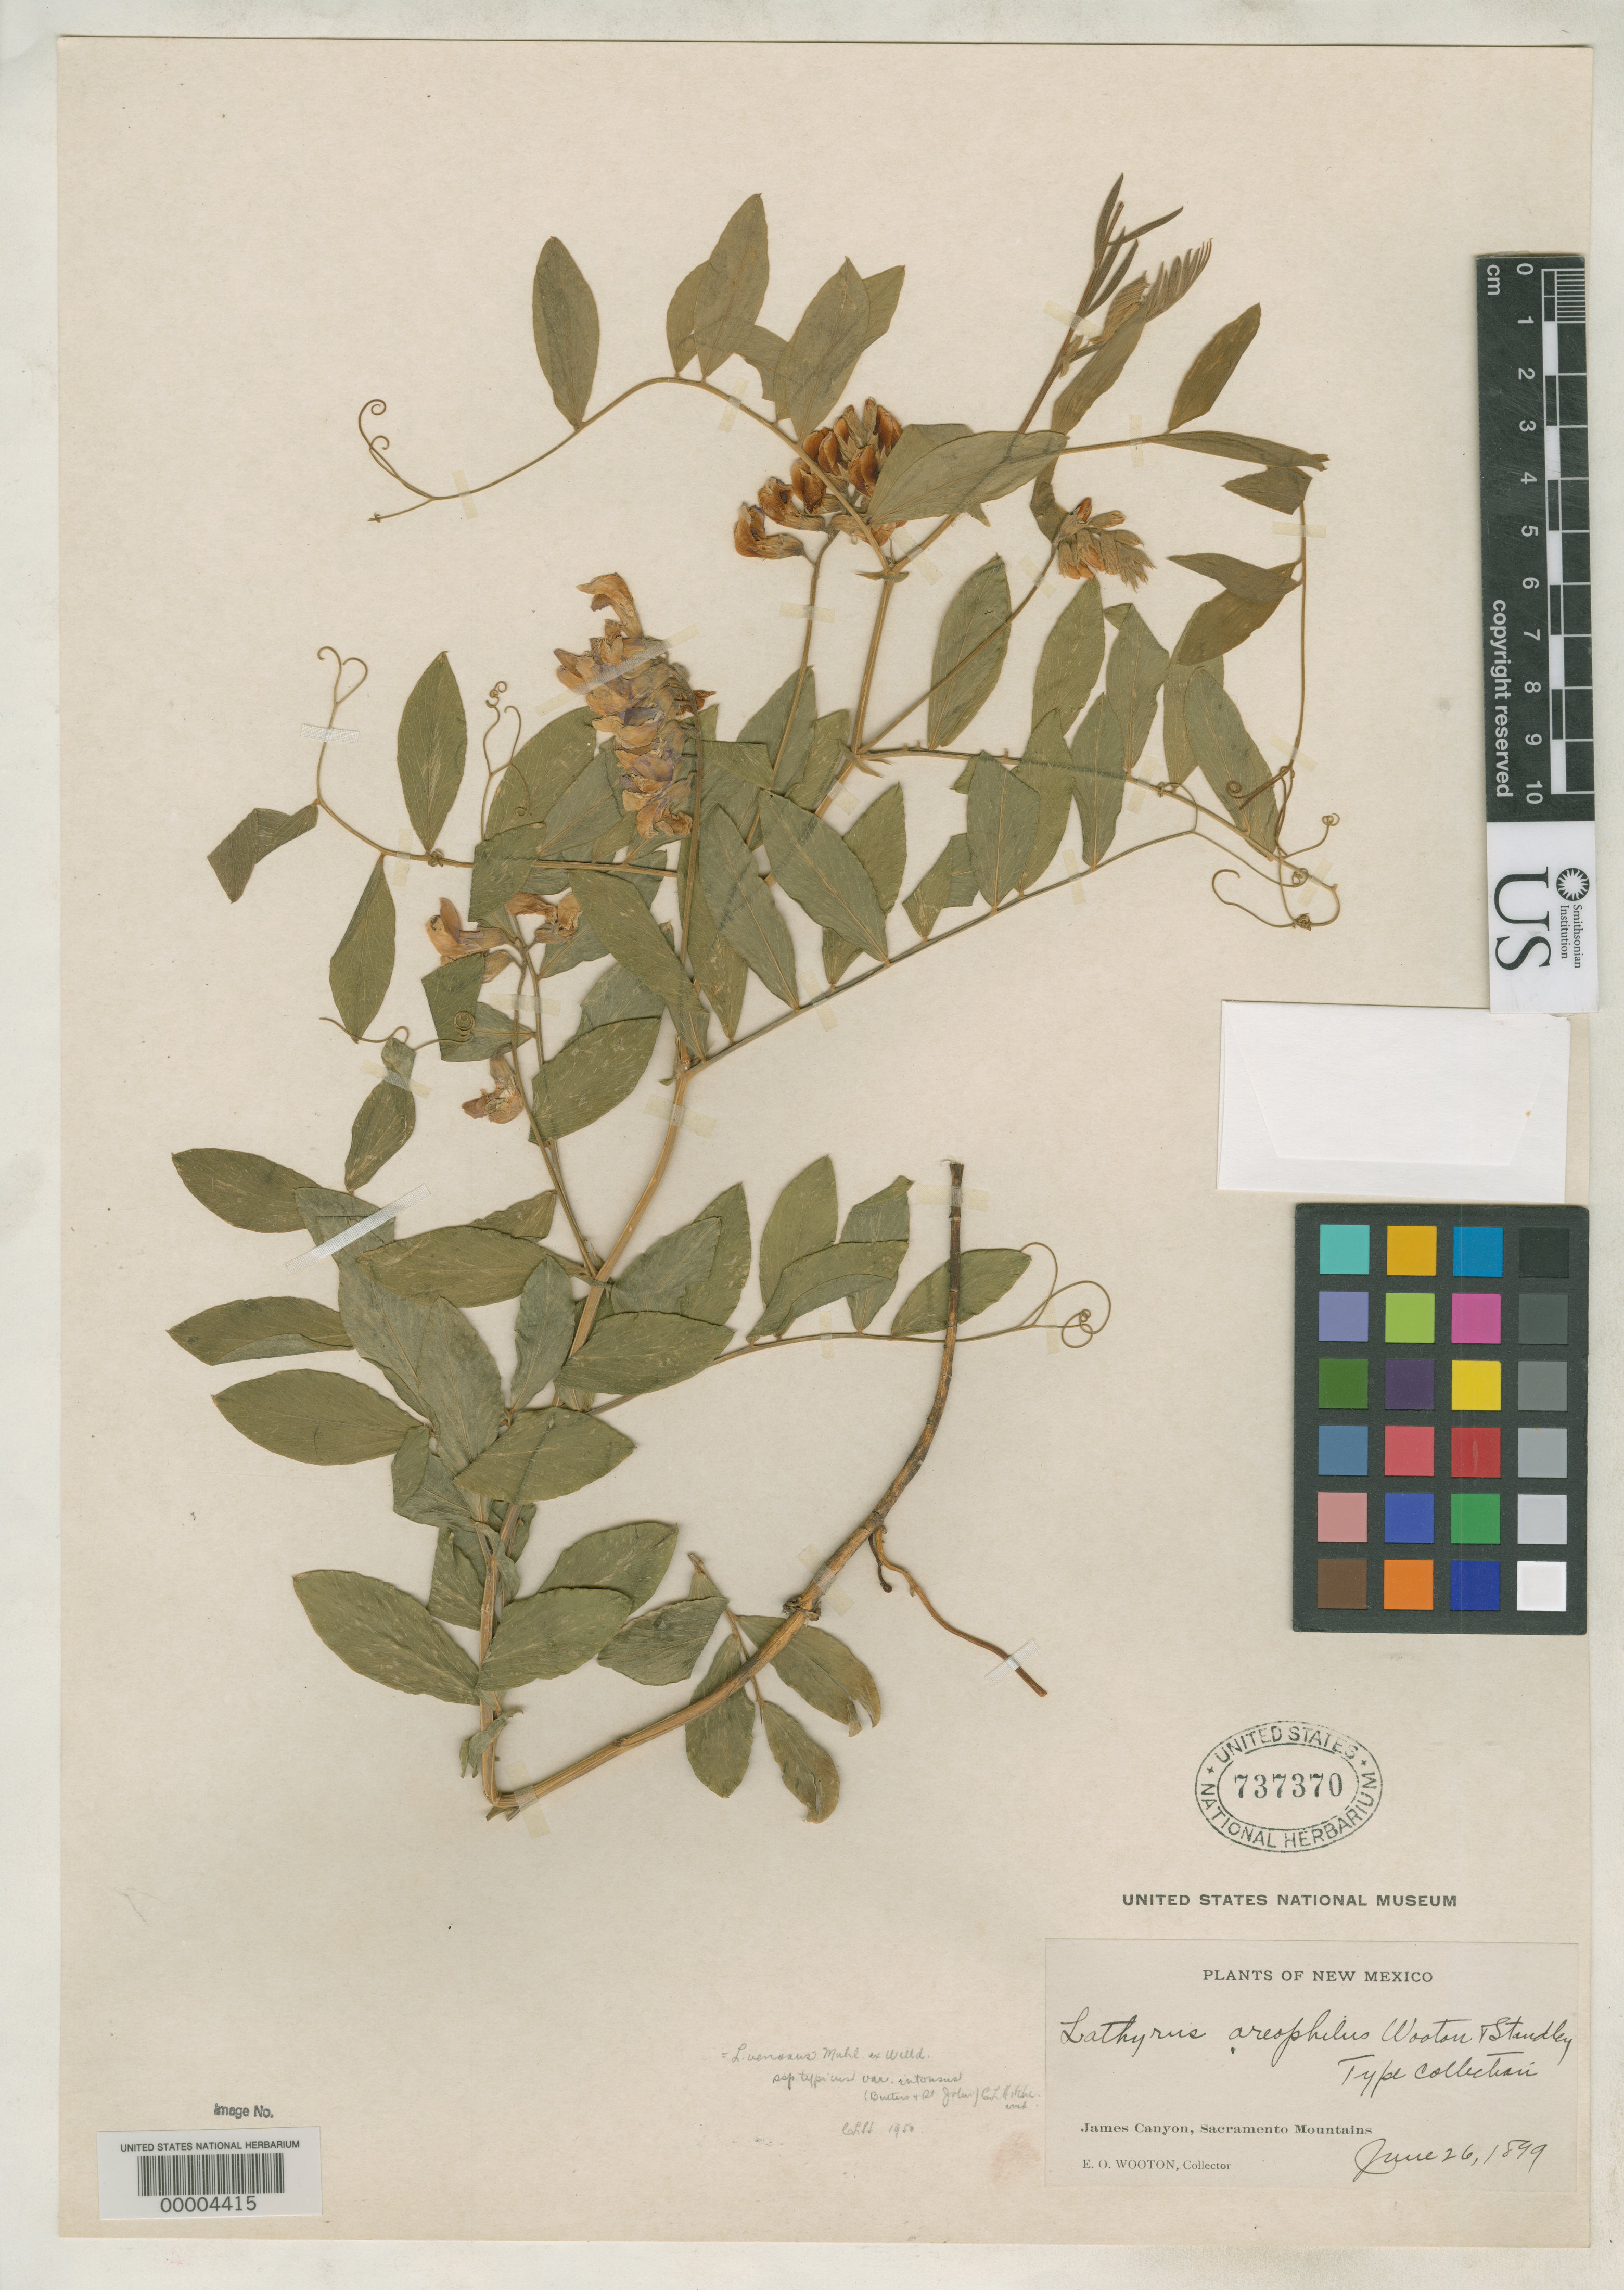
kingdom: Plantae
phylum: Tracheophyta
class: Magnoliopsida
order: Fabales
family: Fabaceae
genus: Lathyrus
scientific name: Lathyrus oreophilus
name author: Wooton & Standl.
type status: Type Collection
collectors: E. O. Wooton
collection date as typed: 26 Jun 1899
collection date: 1899-06-26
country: United States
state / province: New Mexico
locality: James Canyon, E of Cloudcroft, Sacramento Mts.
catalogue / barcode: US 737370